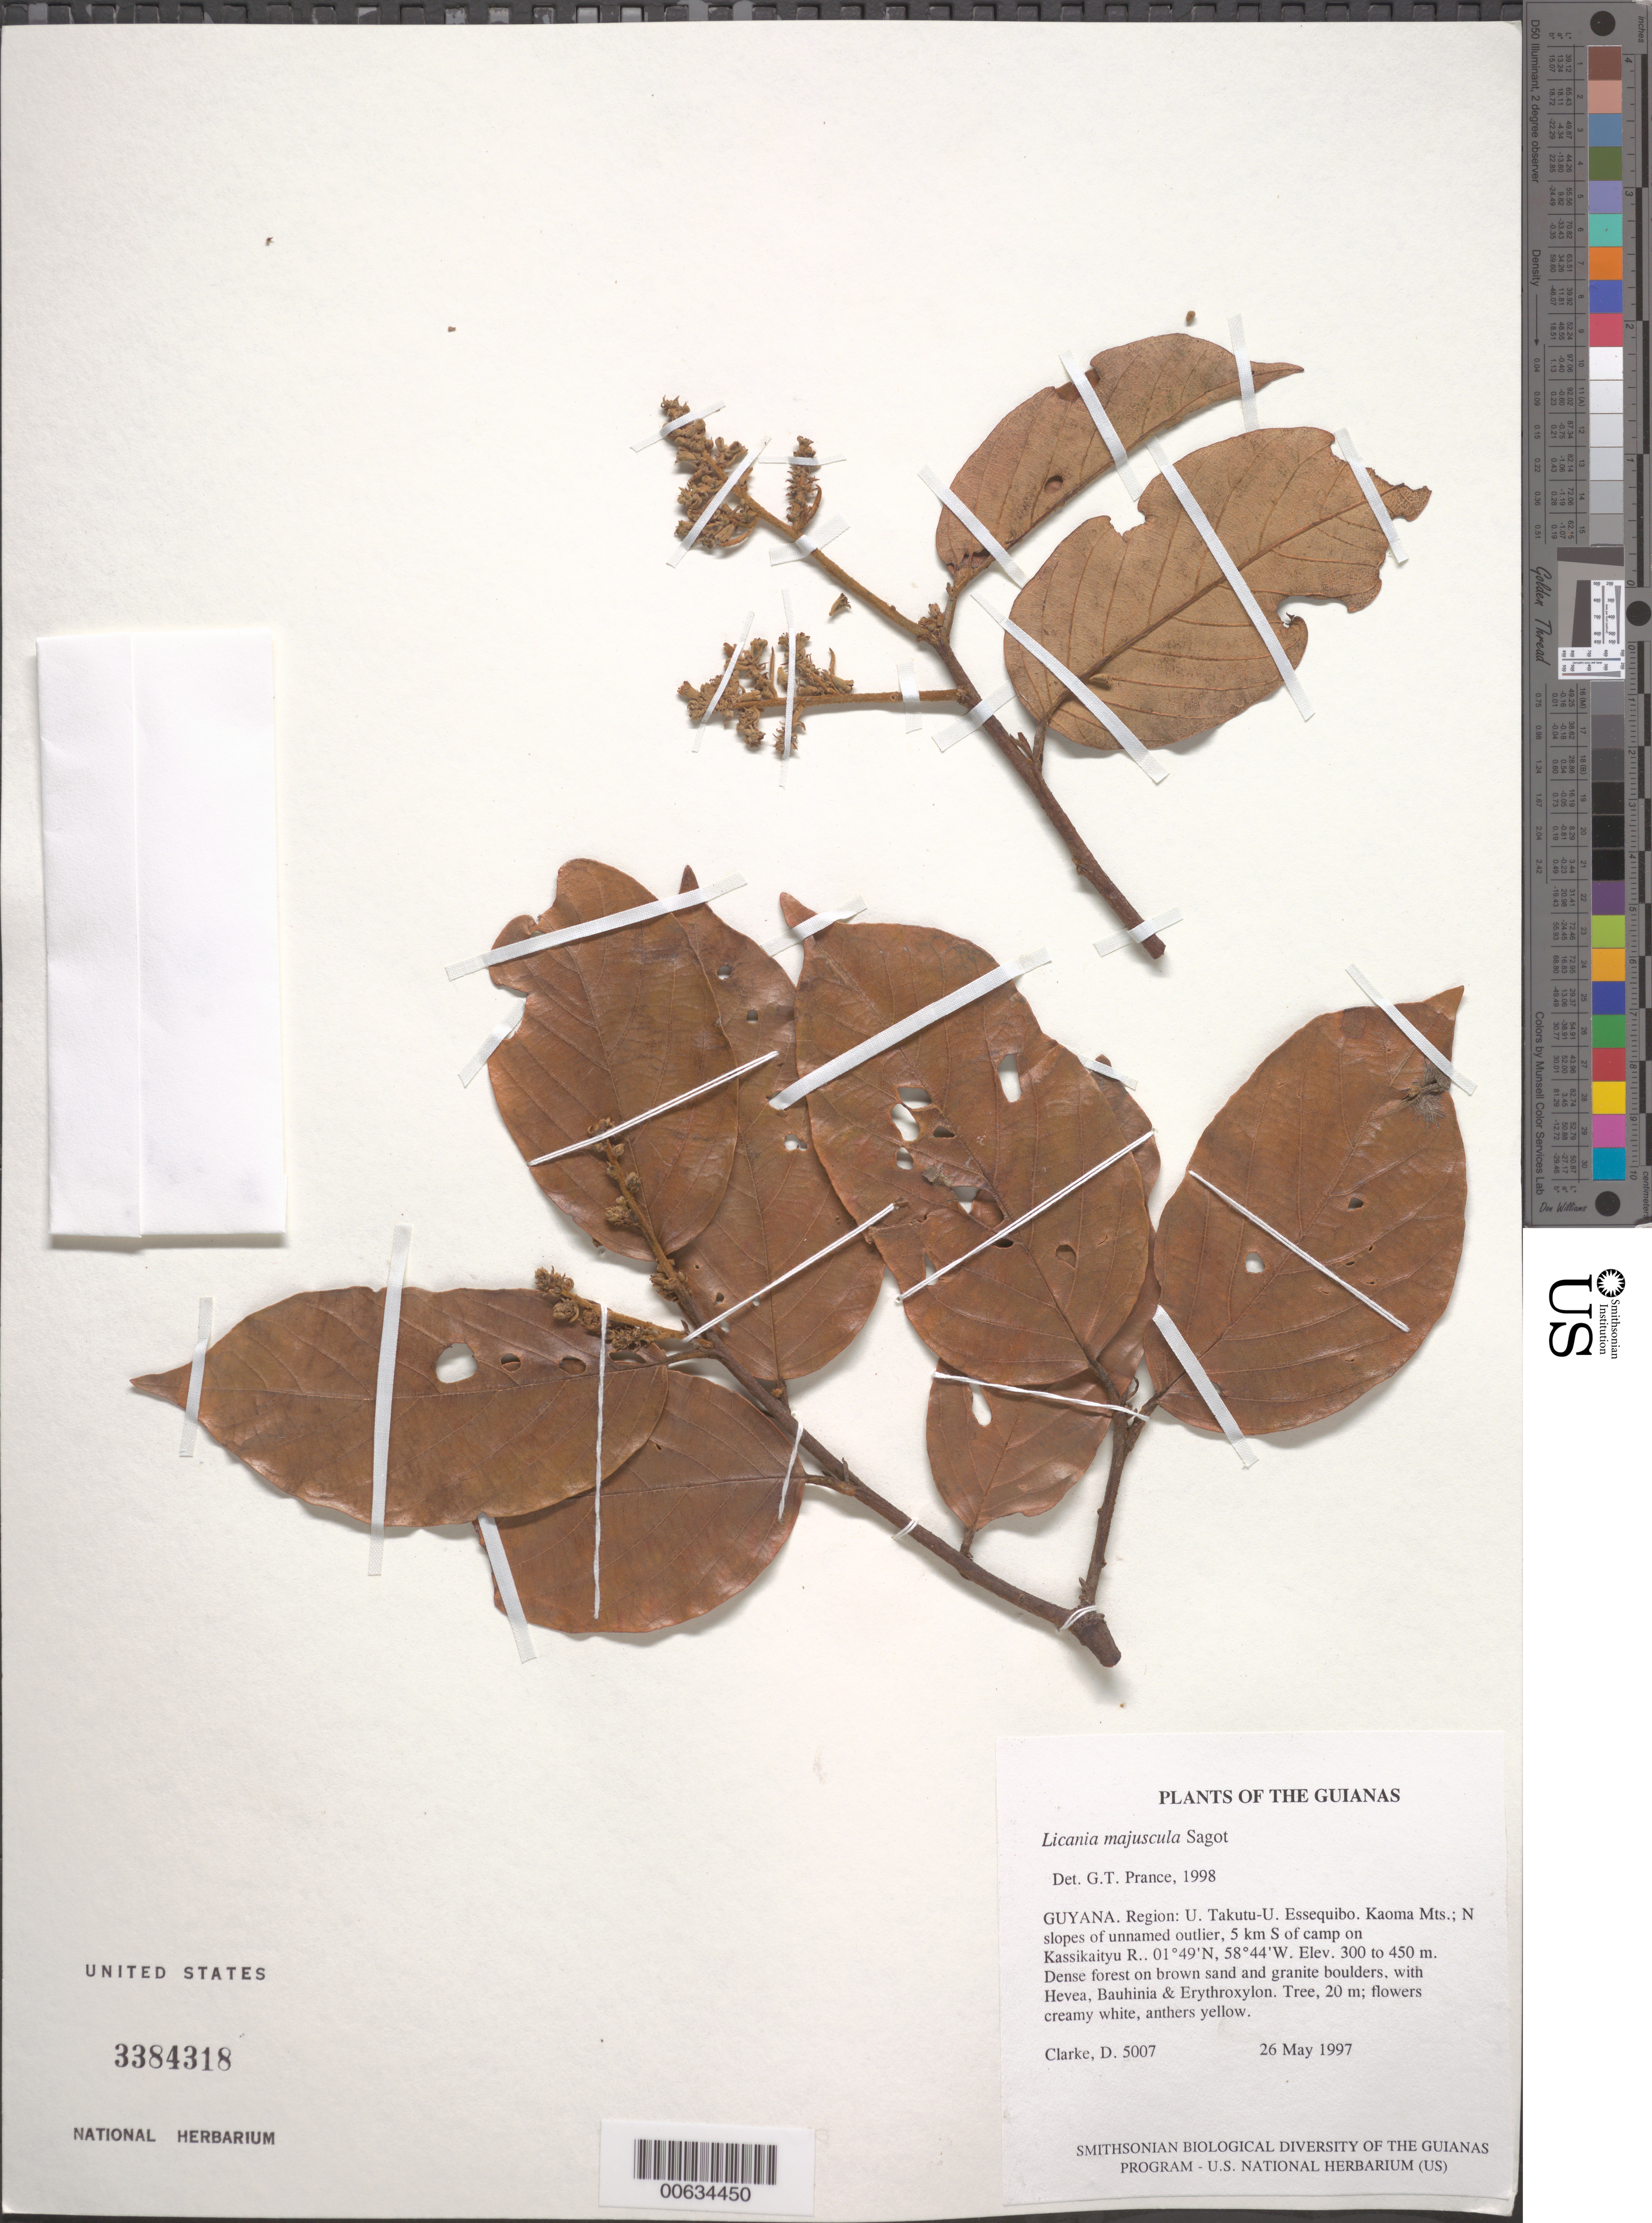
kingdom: Plantae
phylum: Tracheophyta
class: Magnoliopsida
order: Malpighiales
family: Chrysobalanaceae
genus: Licania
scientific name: Licania majuscula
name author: Sagot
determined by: Prance, G. T.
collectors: H. D. Clarke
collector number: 5007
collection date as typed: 26 May 1997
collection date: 1997-05-26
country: Guyana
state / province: U. Takutu-U. Essequibo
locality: Kaoma Mts.; N slopes of unnamed outlier, 5 km S of camp on Kassikaityu R.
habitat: Dense forest on brown sand and granite boulders, with Hevea, Bauhinia & Erythroxylum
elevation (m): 300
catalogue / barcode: US 3384318